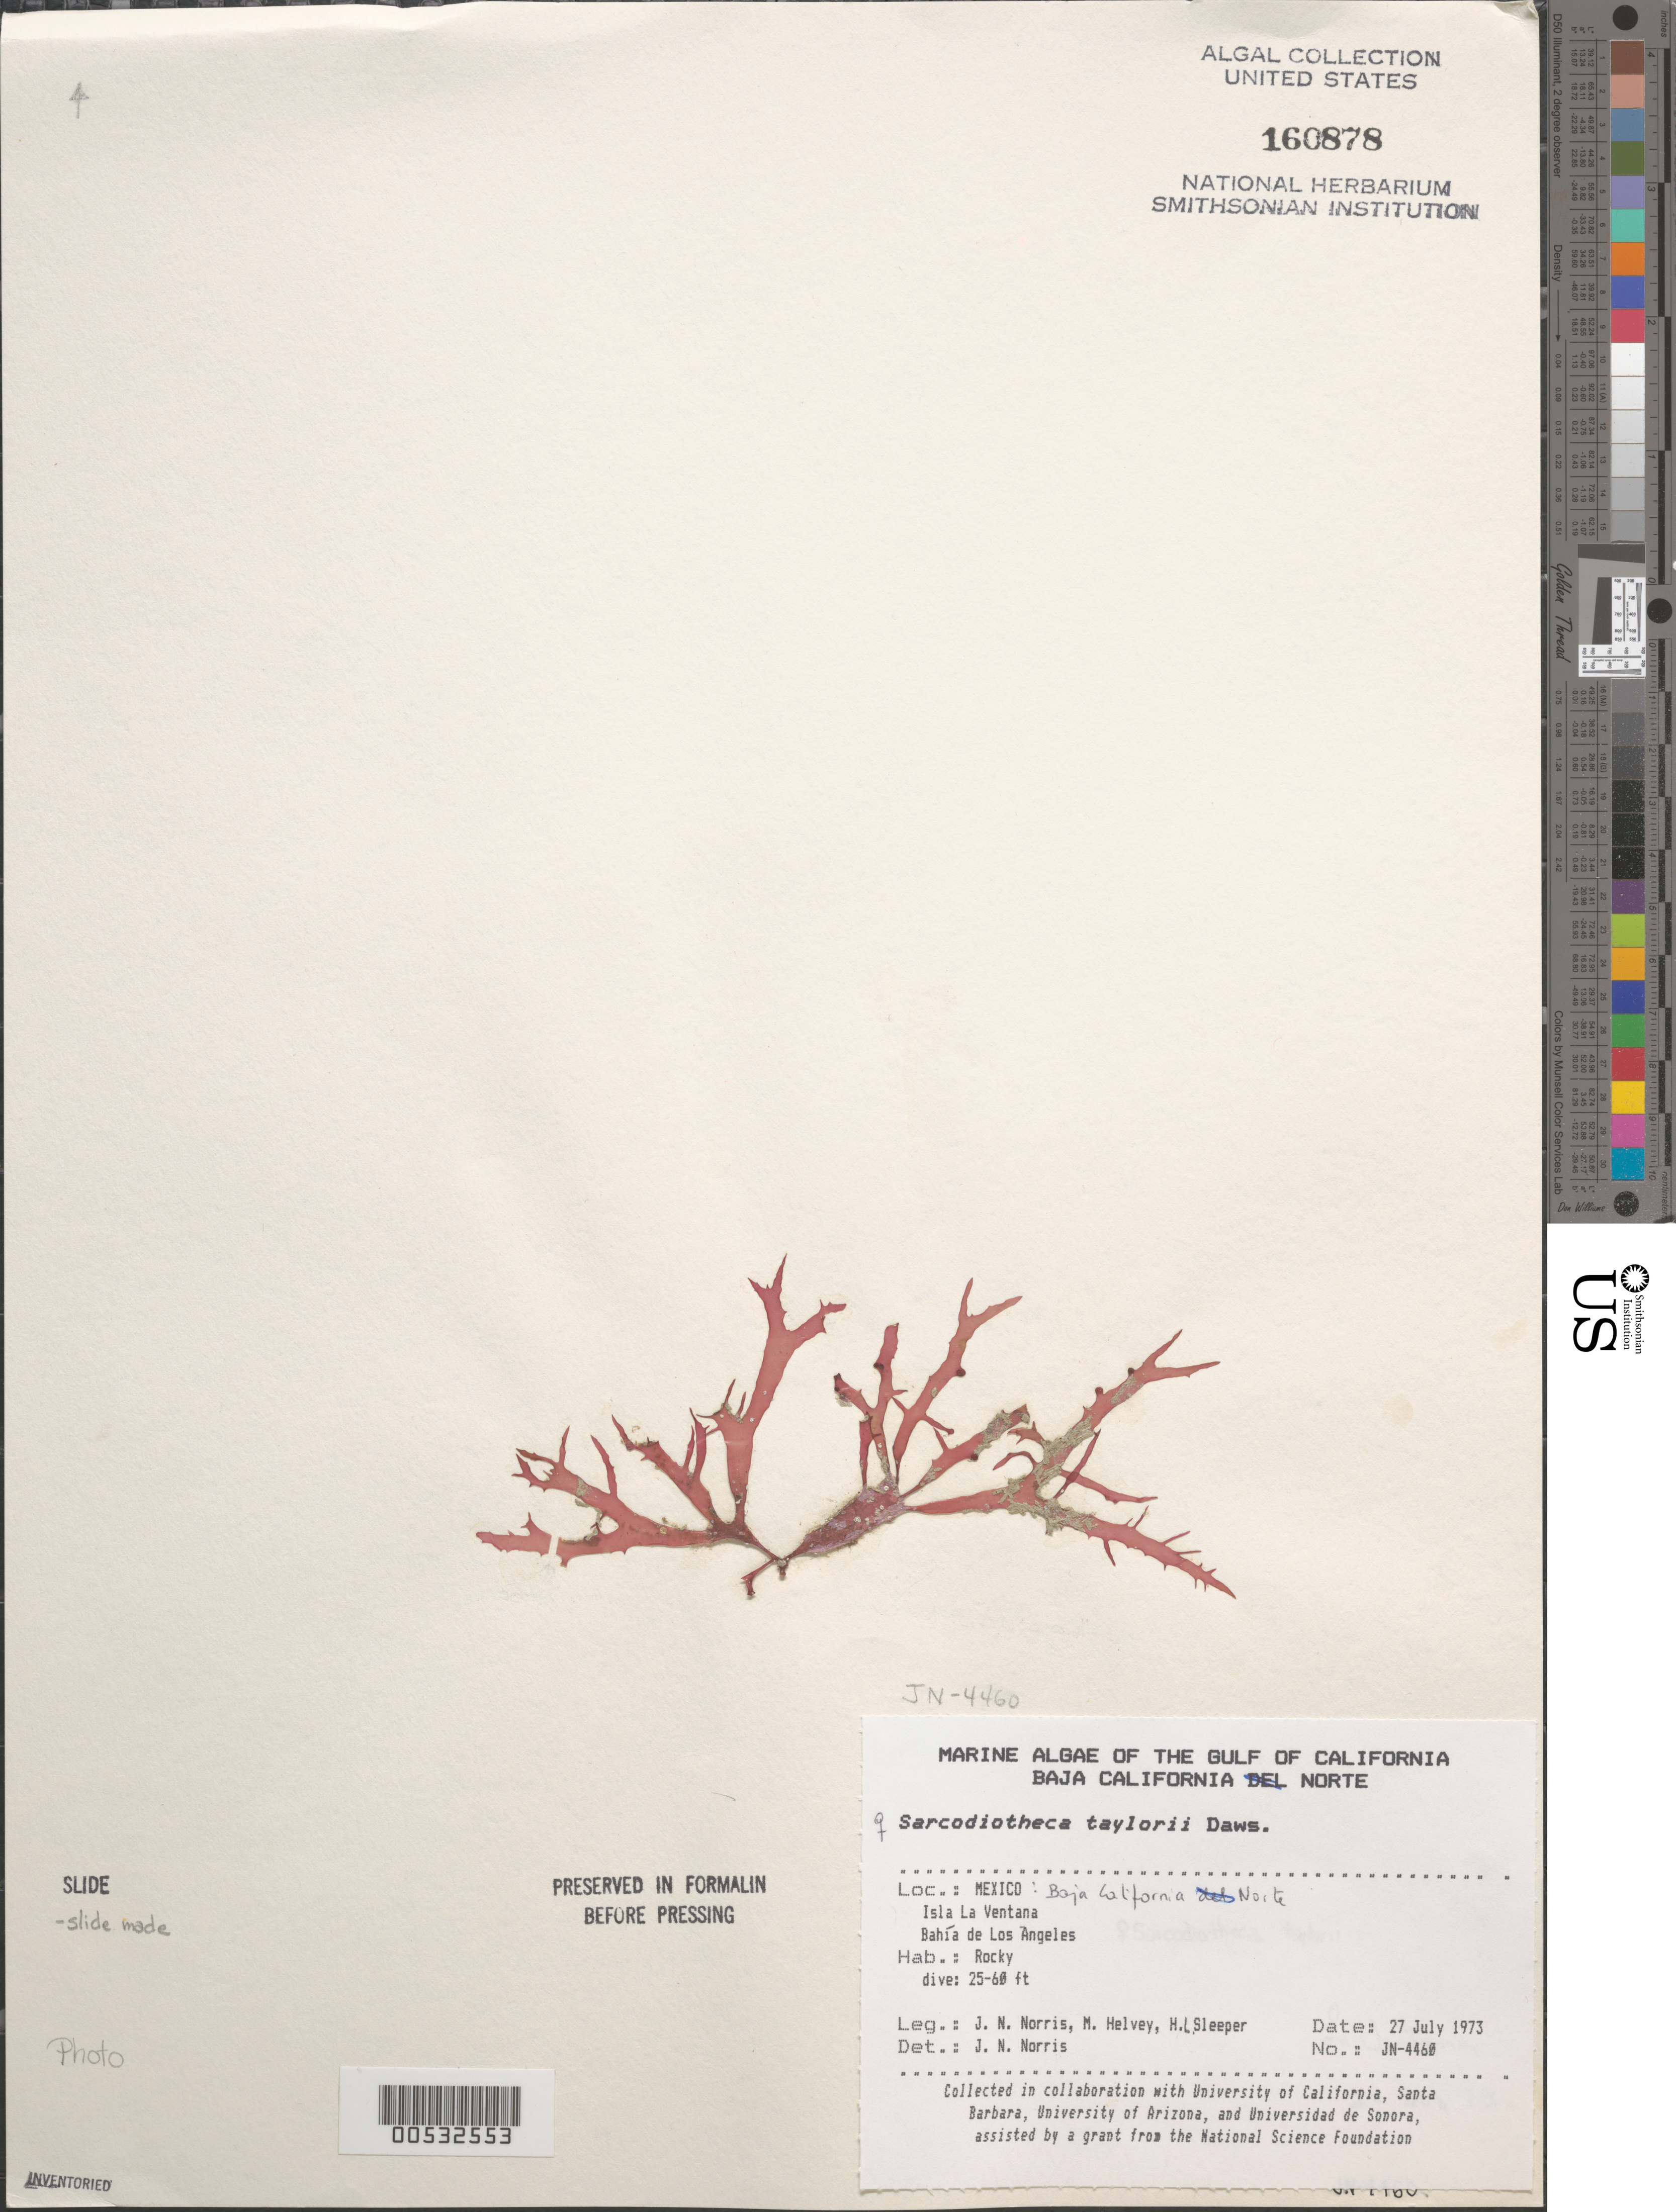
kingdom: Plantae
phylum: Rhodophyta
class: Florideophyceae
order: Gigartinales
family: Solieriaceae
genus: Sarcodiotheca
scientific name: Sarcodiotheca taylorii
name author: E.Y. Dawson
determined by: Norris, James N.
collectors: J. N. Norris, M. Helvey & H. Sleeper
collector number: JN-4460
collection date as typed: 27 Jul 1973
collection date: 1973-07-27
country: Mexico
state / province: Baja California Norte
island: Isla la Ventana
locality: Bahia de Los Angeles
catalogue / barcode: US 160878